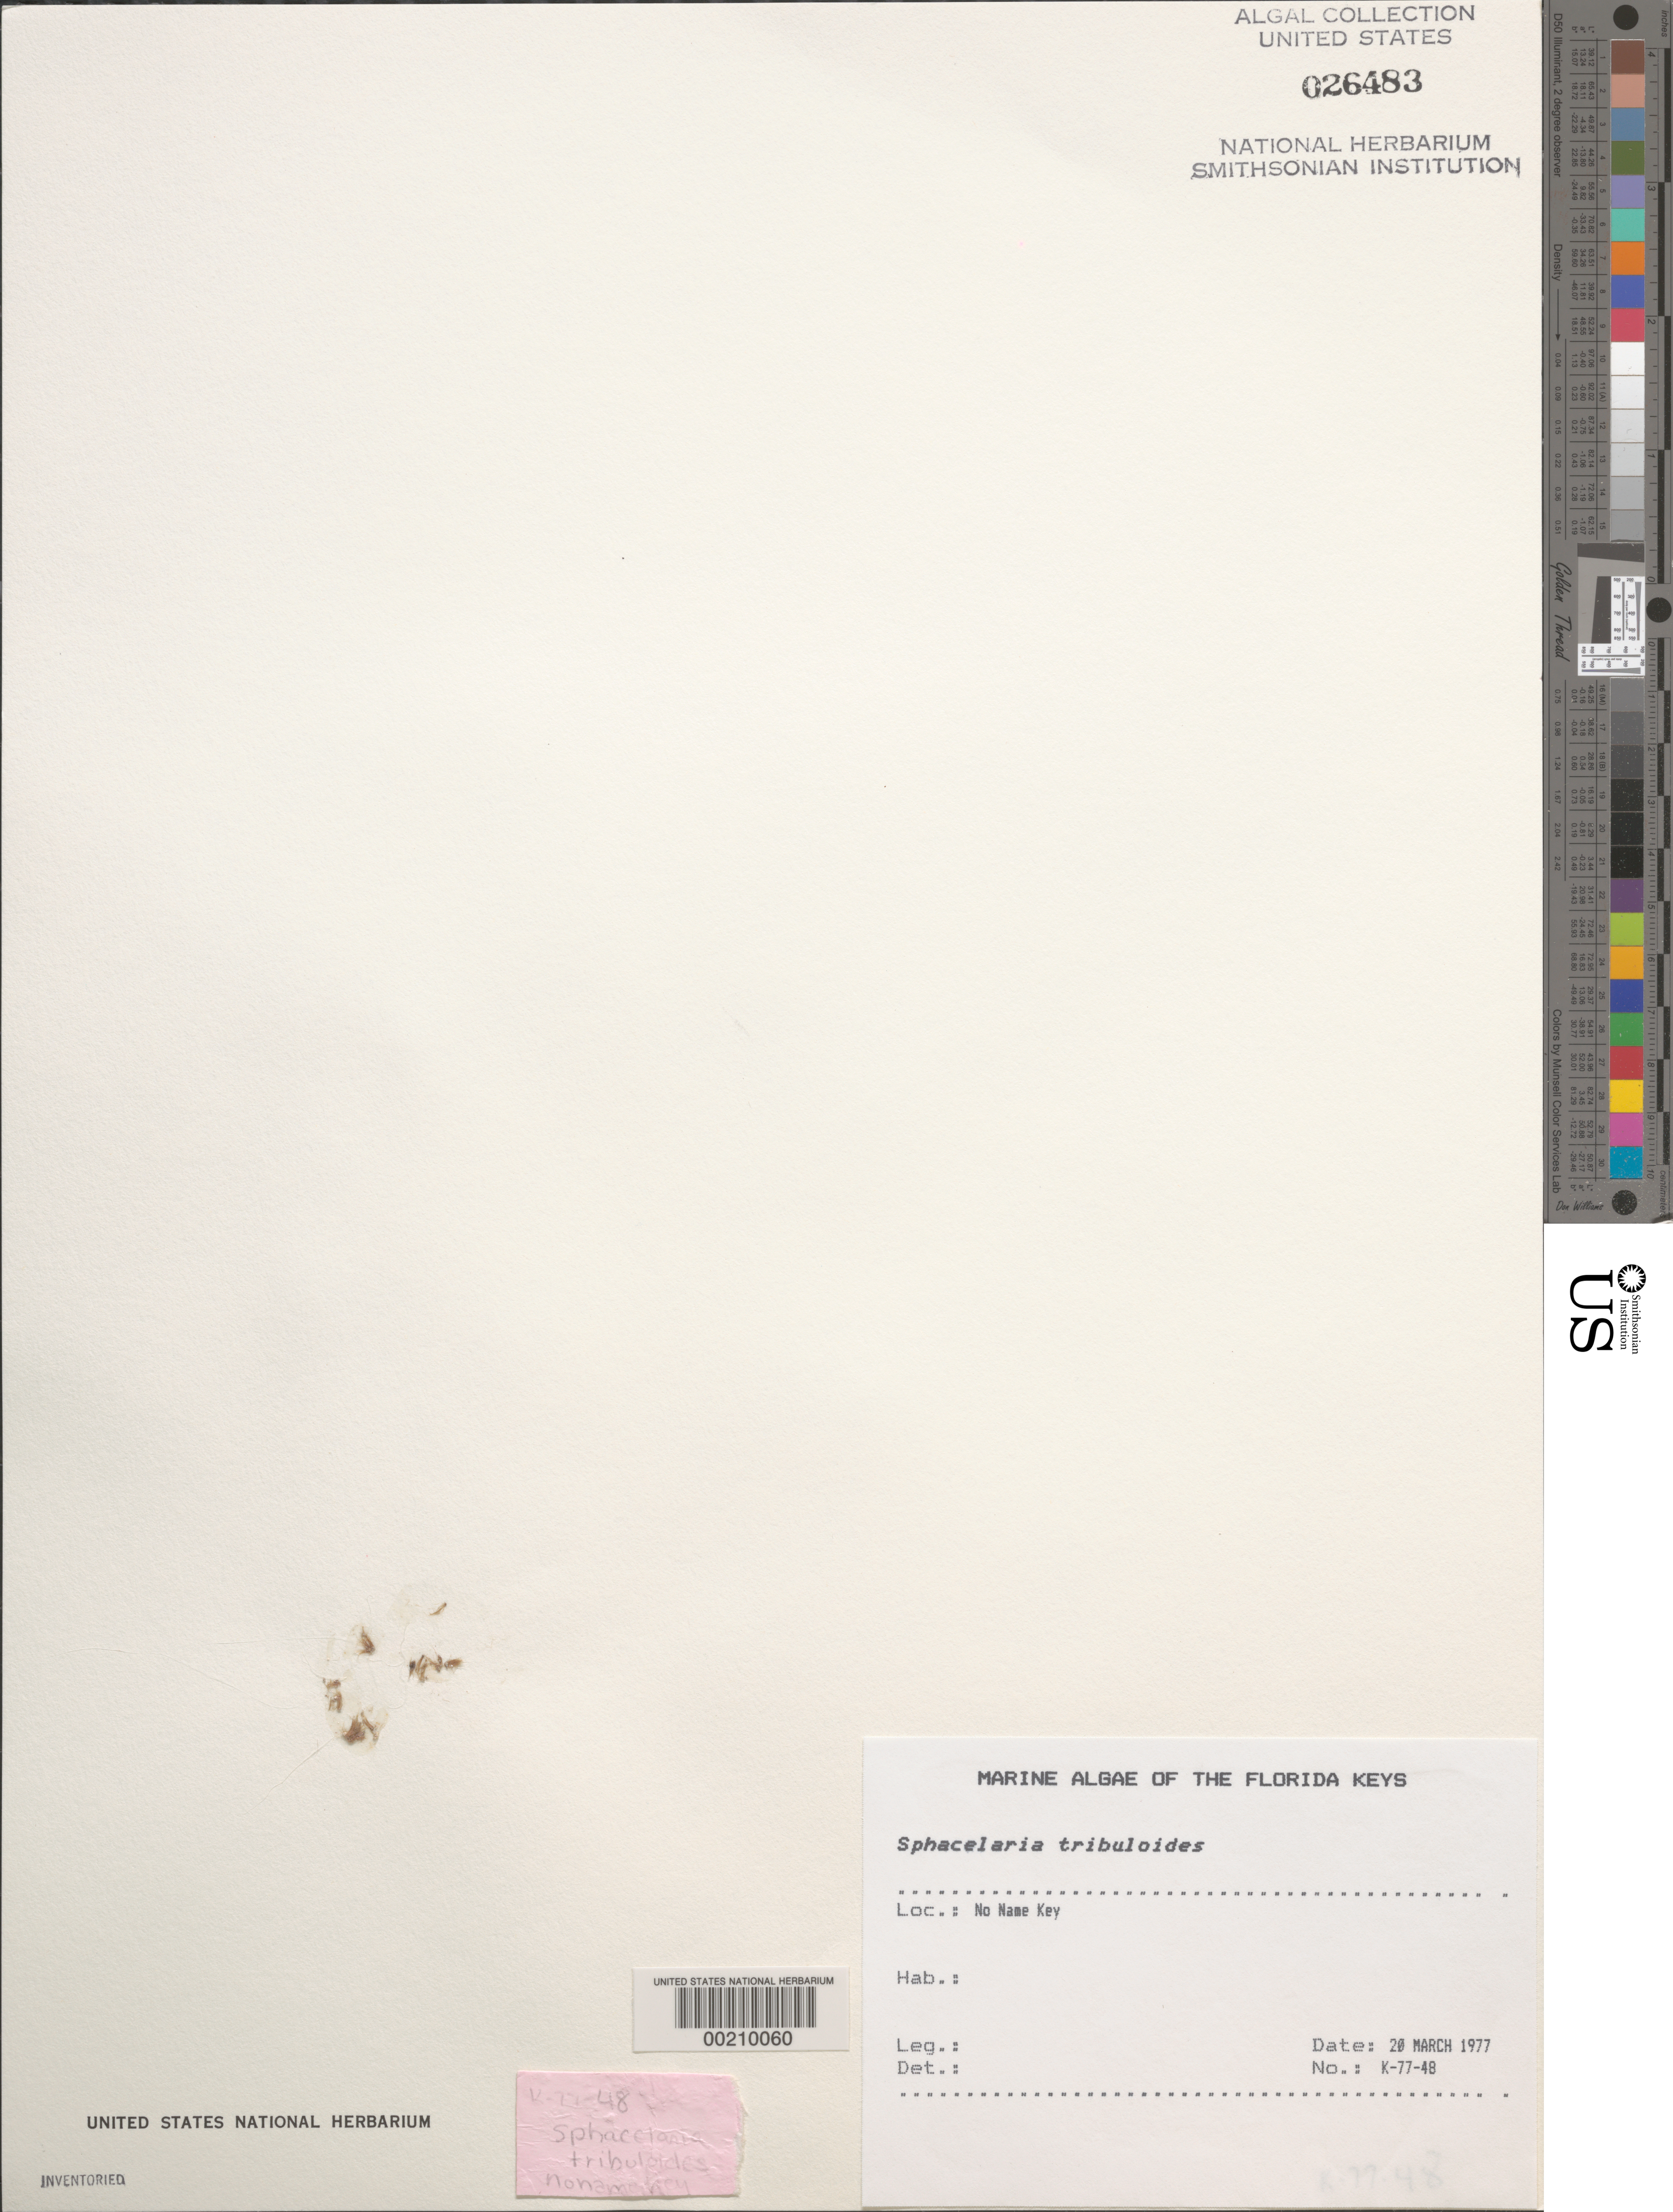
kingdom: Chromista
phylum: Ochrophyta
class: Phaeophyceae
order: Sphacelariales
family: Sphacelariaceae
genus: Sphacelaria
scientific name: Sphacelaria tribuloides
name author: Menegh.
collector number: K-77-48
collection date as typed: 20 Mar 1977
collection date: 1977-03-20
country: United States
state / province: Florida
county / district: Monroe County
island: No Name Key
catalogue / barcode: US 26483